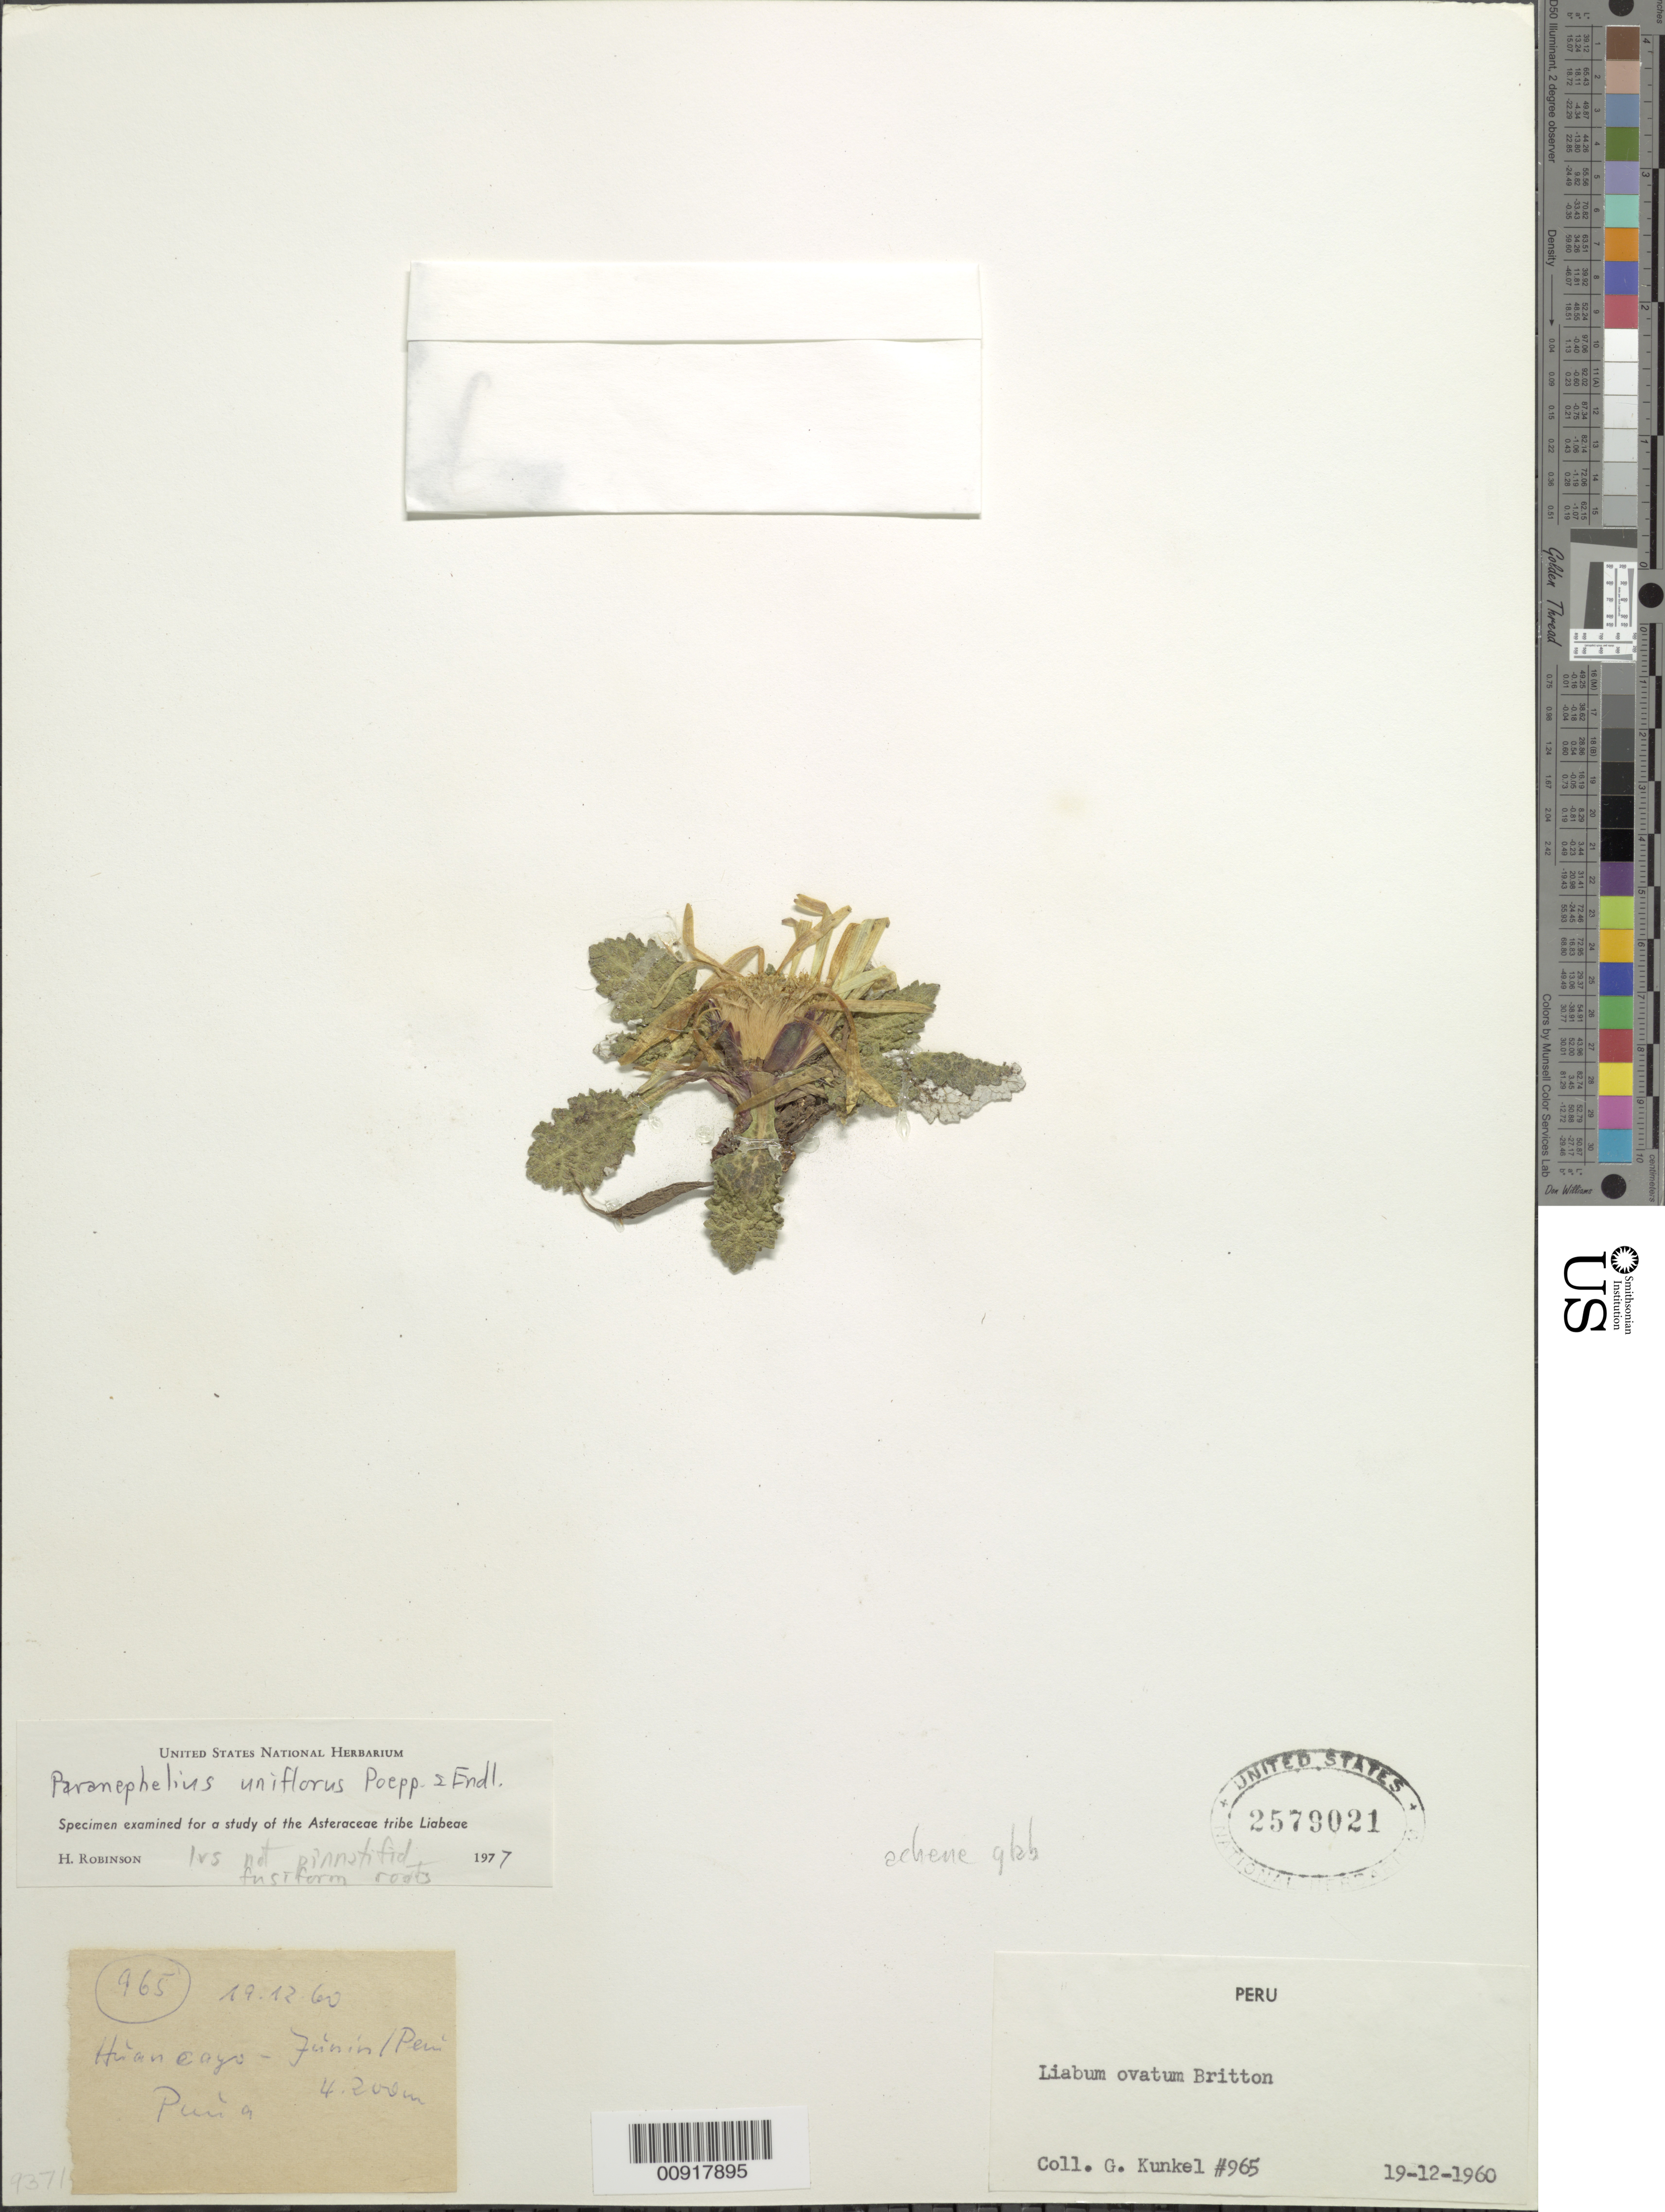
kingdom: Plantae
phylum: Tracheophyta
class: Magnoliopsida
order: Asterales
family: Asteraceae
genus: Paranephelius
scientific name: Paranephelius uniflorus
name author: Poepp. & Endl.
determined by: Robinson, Harold E., (US)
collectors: G. Kunkel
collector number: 965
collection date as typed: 19 December 1960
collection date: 1960-12-19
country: Peru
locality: Húancayo-Junín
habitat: Puna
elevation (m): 4200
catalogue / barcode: US 2579021